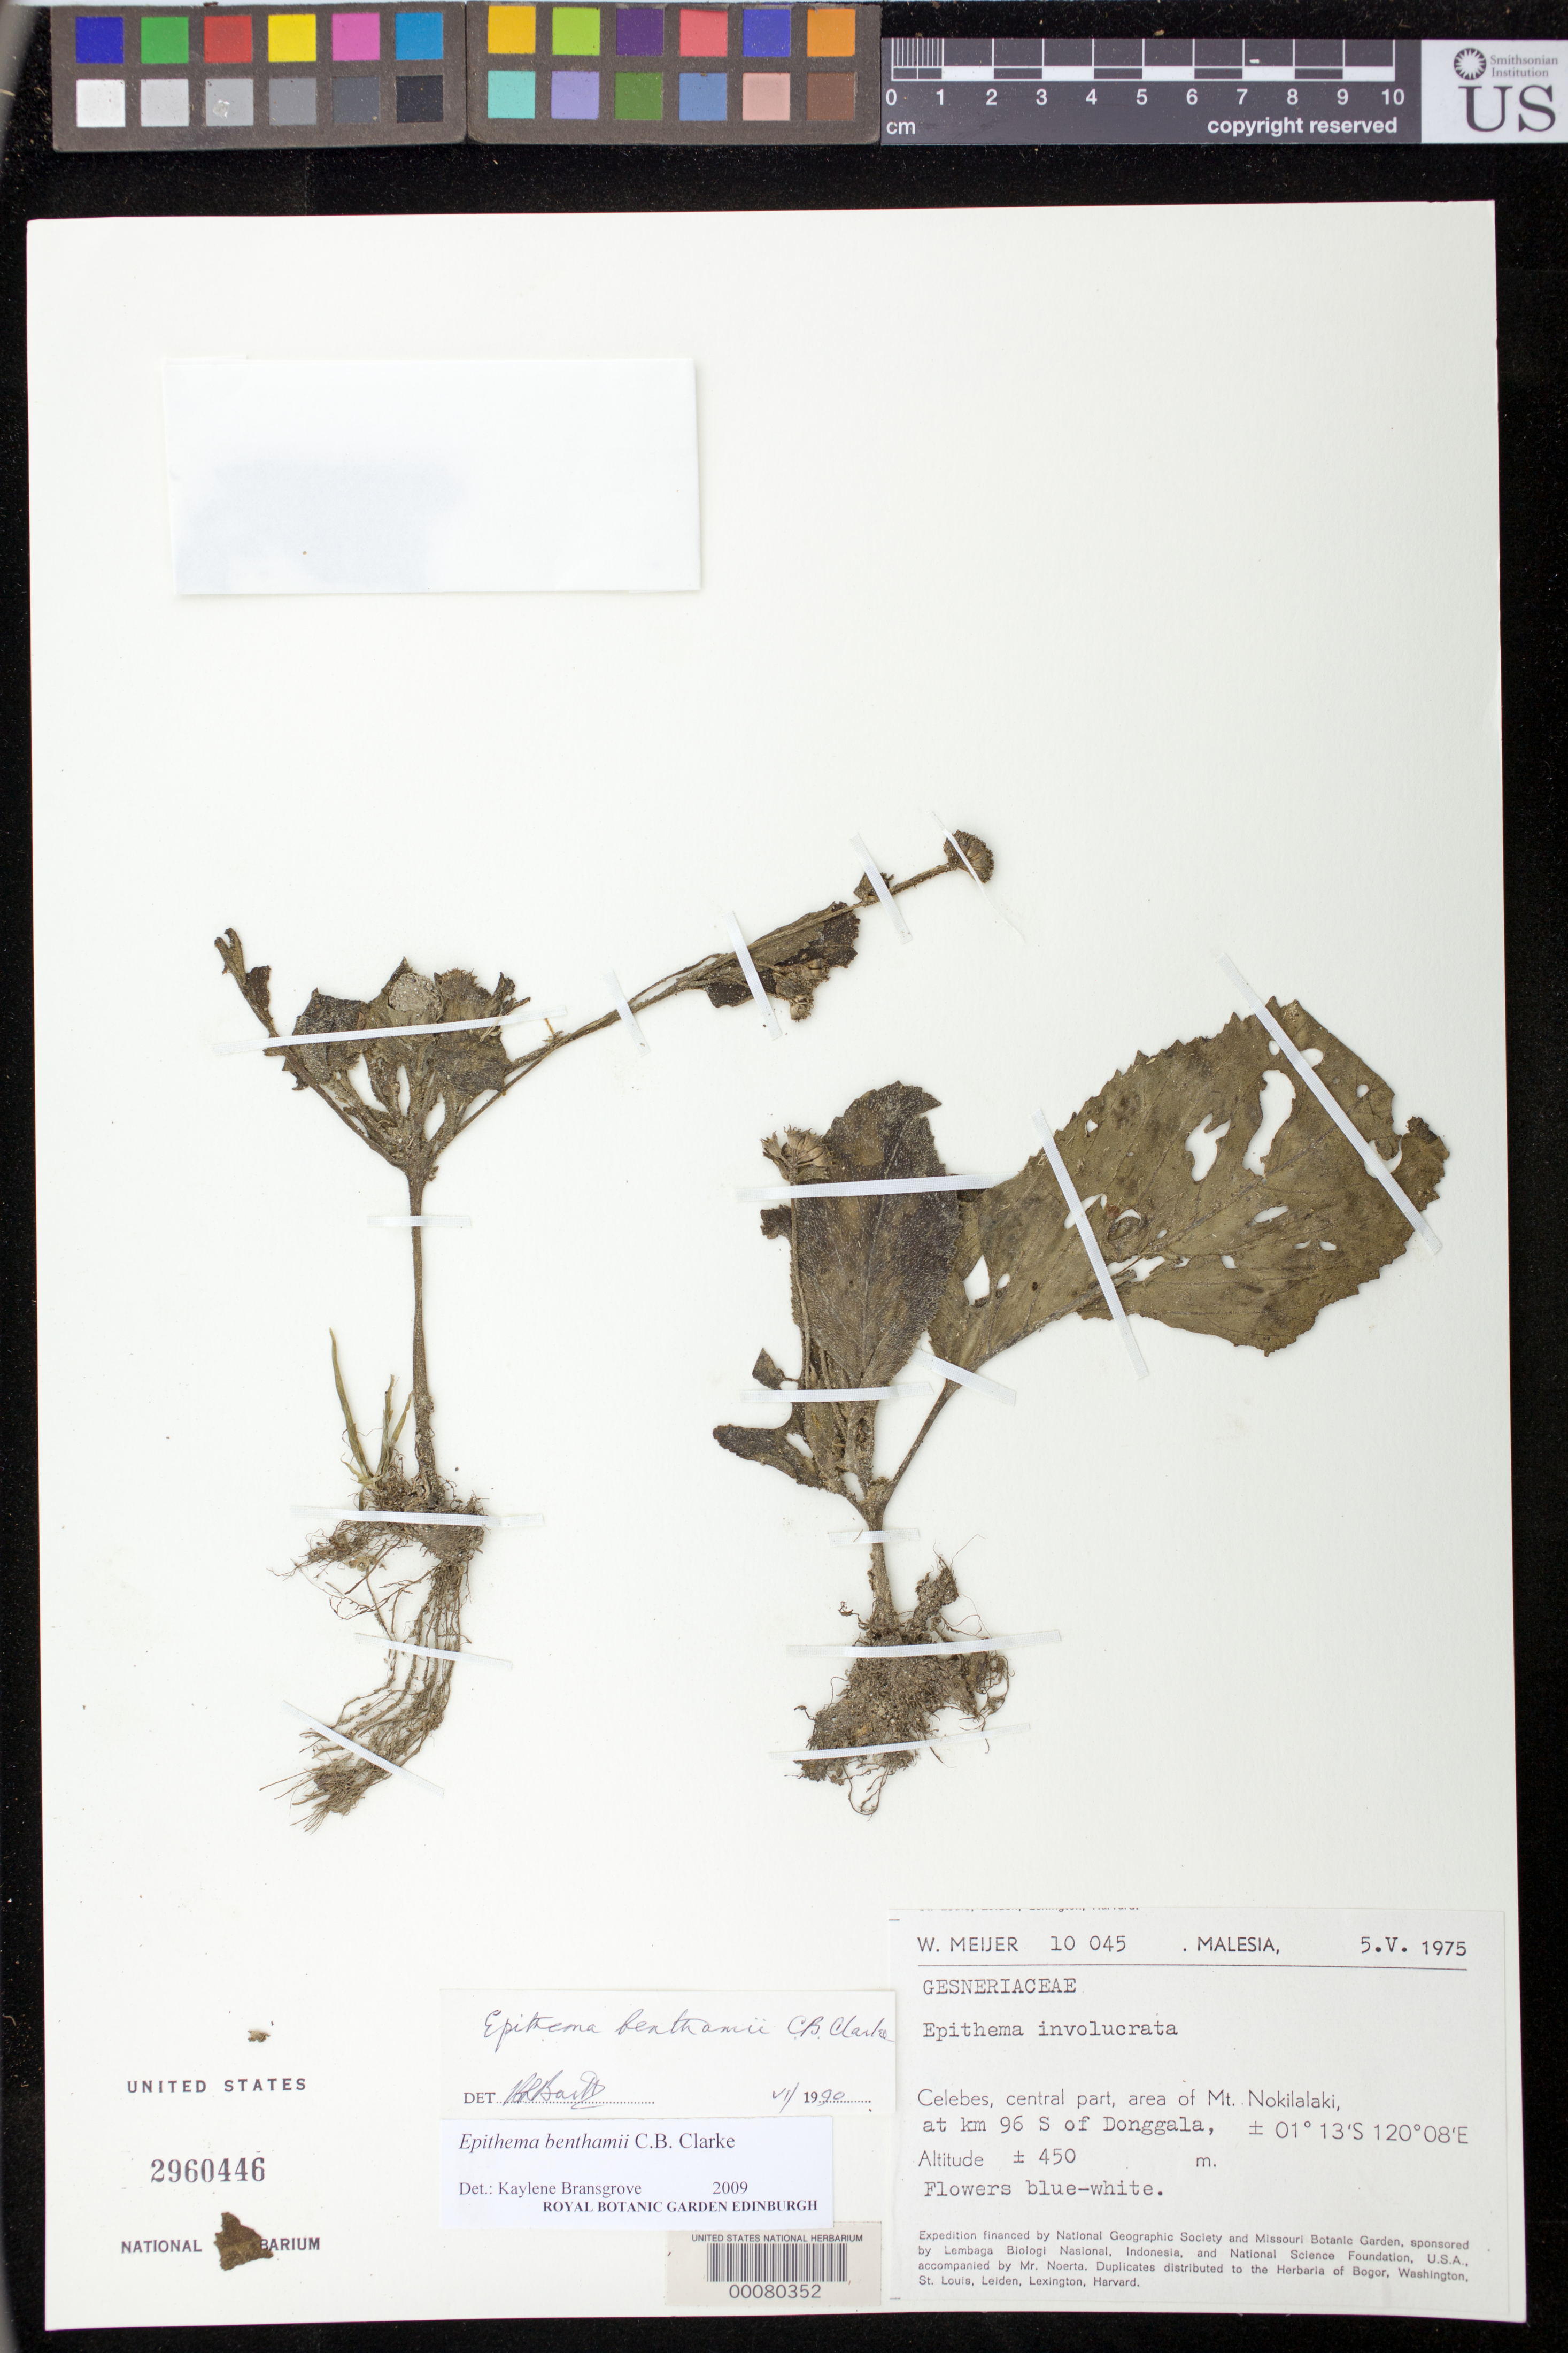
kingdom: Plantae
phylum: Tracheophyta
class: Magnoliopsida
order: Lamiales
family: Gesneriaceae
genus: Epithema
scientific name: Epithema benthamii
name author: C.B. Clarke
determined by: Burtt, B. L.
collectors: W. Meijer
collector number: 10045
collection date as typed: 05 May 1975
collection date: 1975-05-05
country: Indonesia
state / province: Sulawesi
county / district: Sulawesi Tengah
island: Sulawesi [Celebes]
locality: Central part, area of Mt Nokilalaki, at km 96 S of Donggala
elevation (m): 450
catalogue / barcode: US 2960446